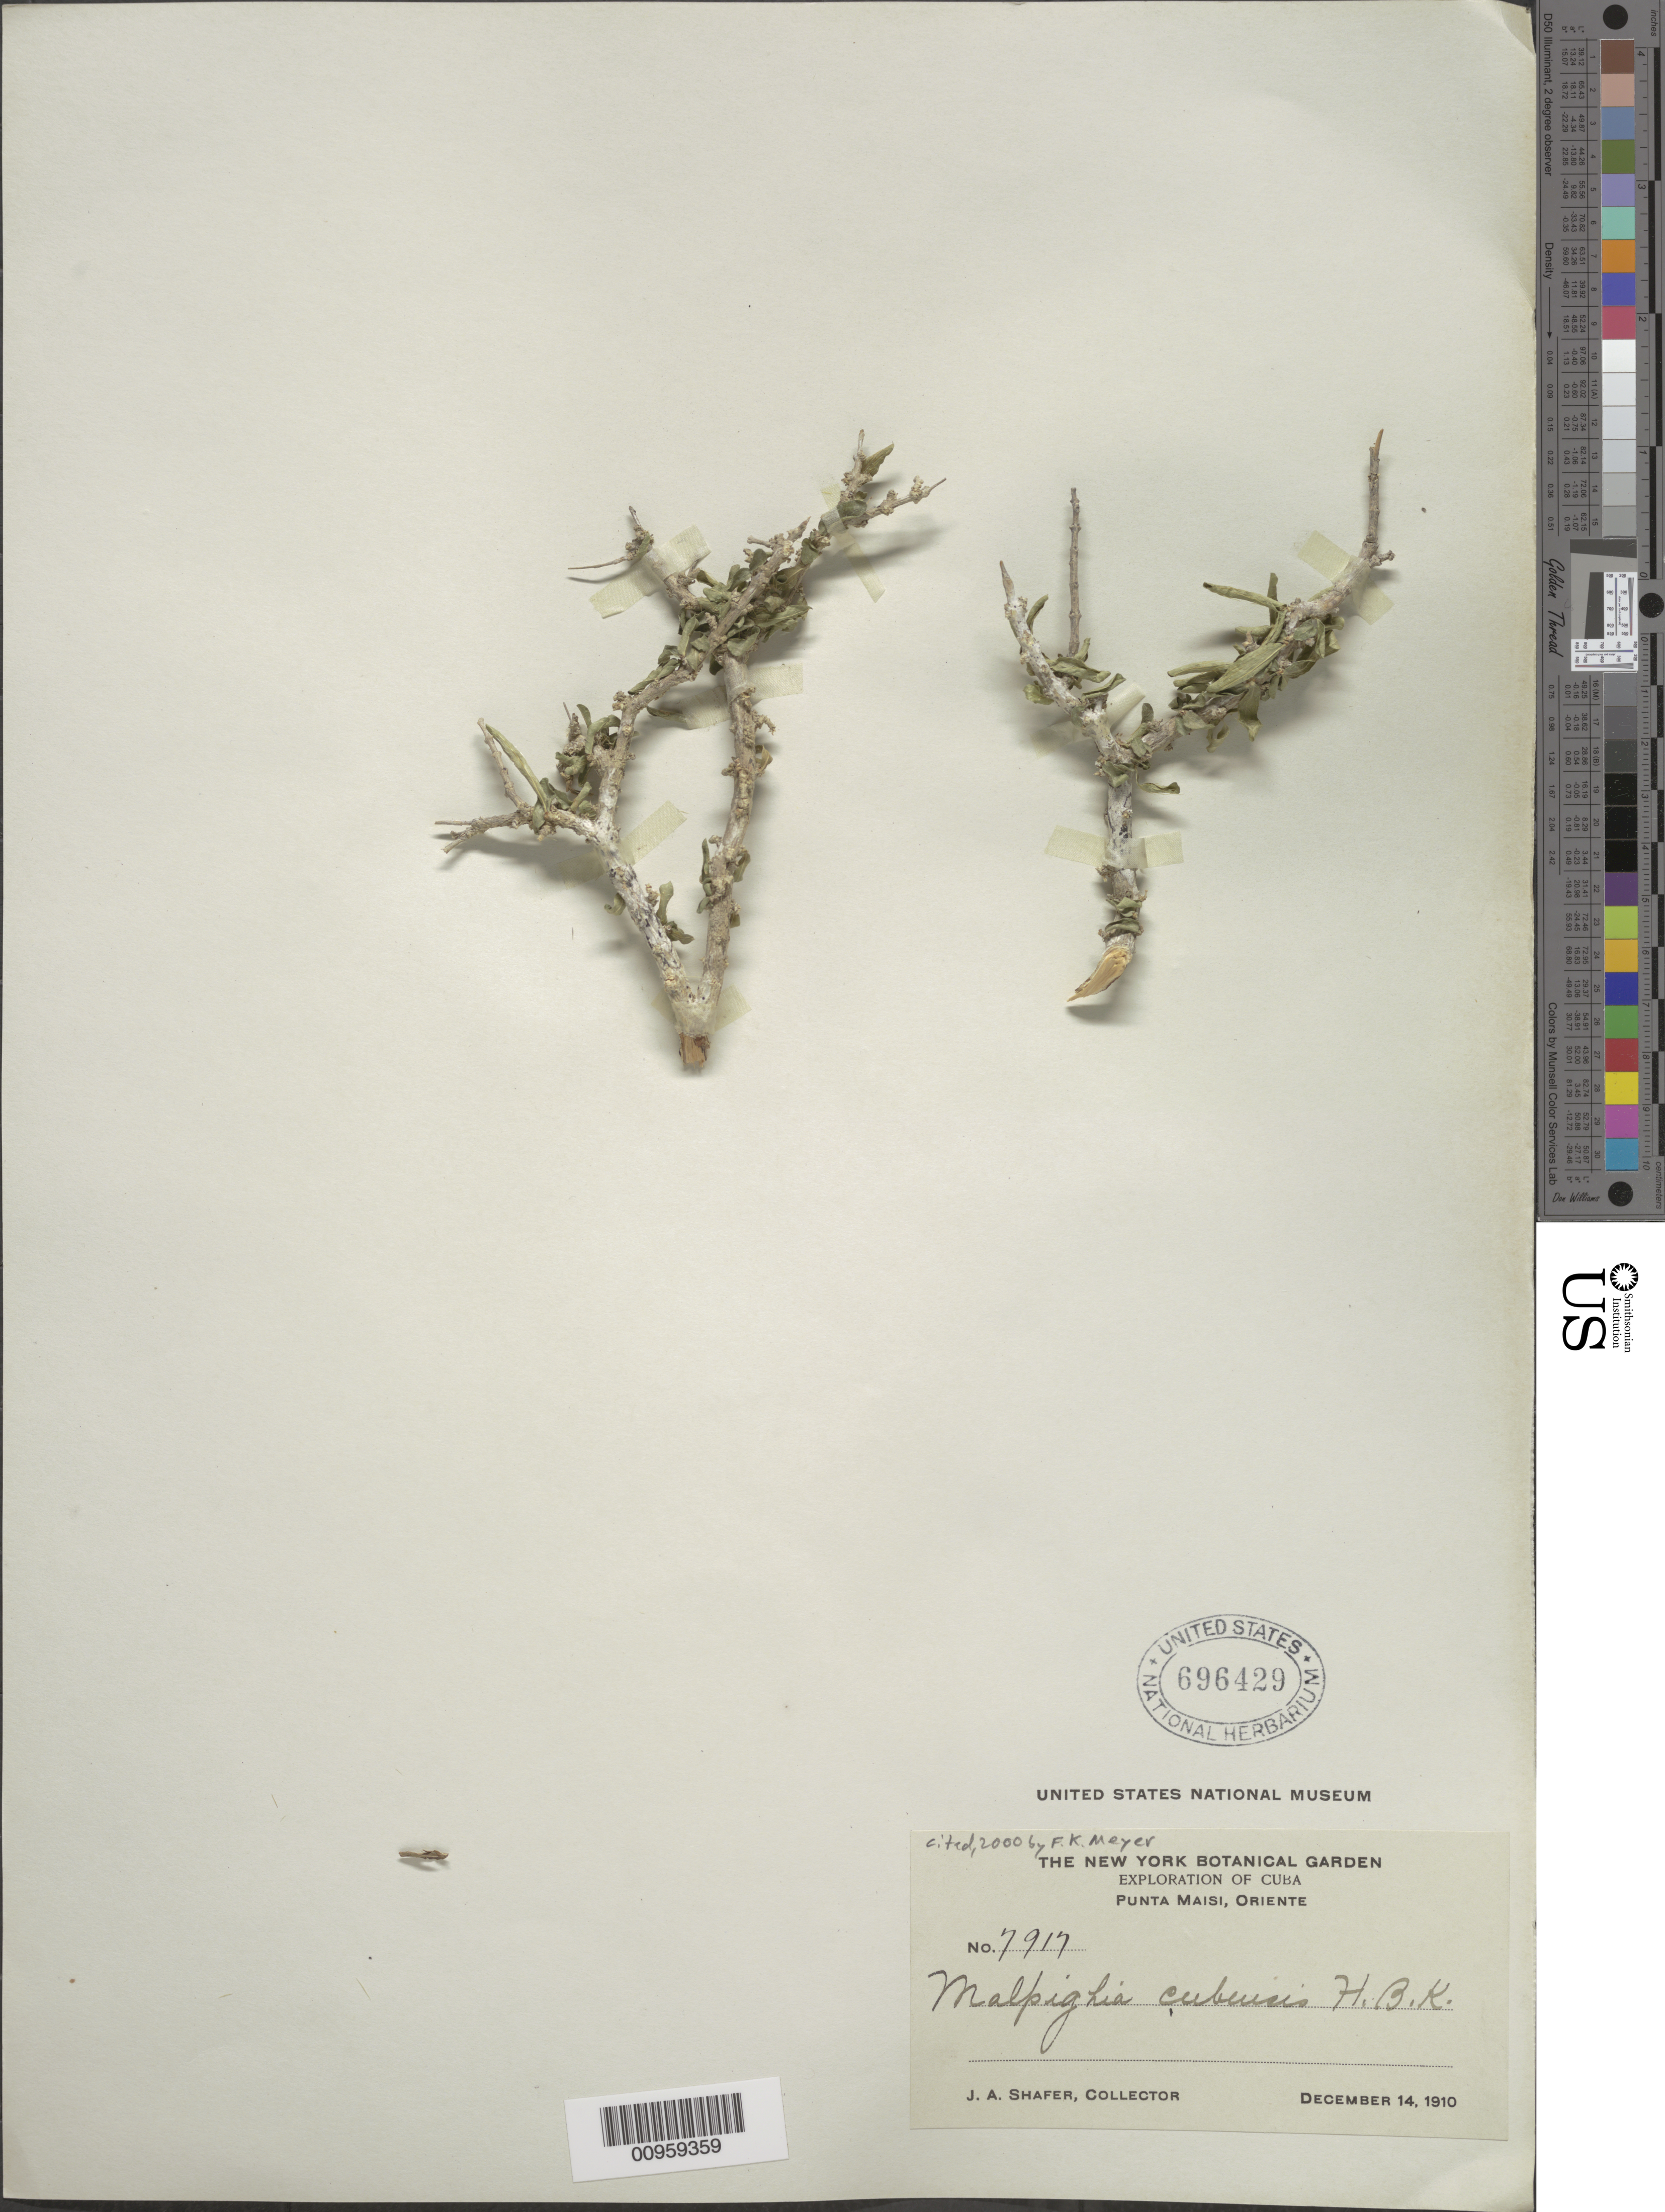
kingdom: Plantae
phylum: Tracheophyta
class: Magnoliopsida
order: Malpighiales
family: Malpighiaceae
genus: Malpighia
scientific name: Malpighia cubensis var. cubensis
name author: Kunth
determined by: Meyer, F. K.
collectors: J. A. Shafer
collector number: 7917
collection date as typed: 14 Dec 1910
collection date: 1910-12-14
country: Cuba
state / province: Oriente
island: Cuba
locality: Punta Maisi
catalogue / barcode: US 696426